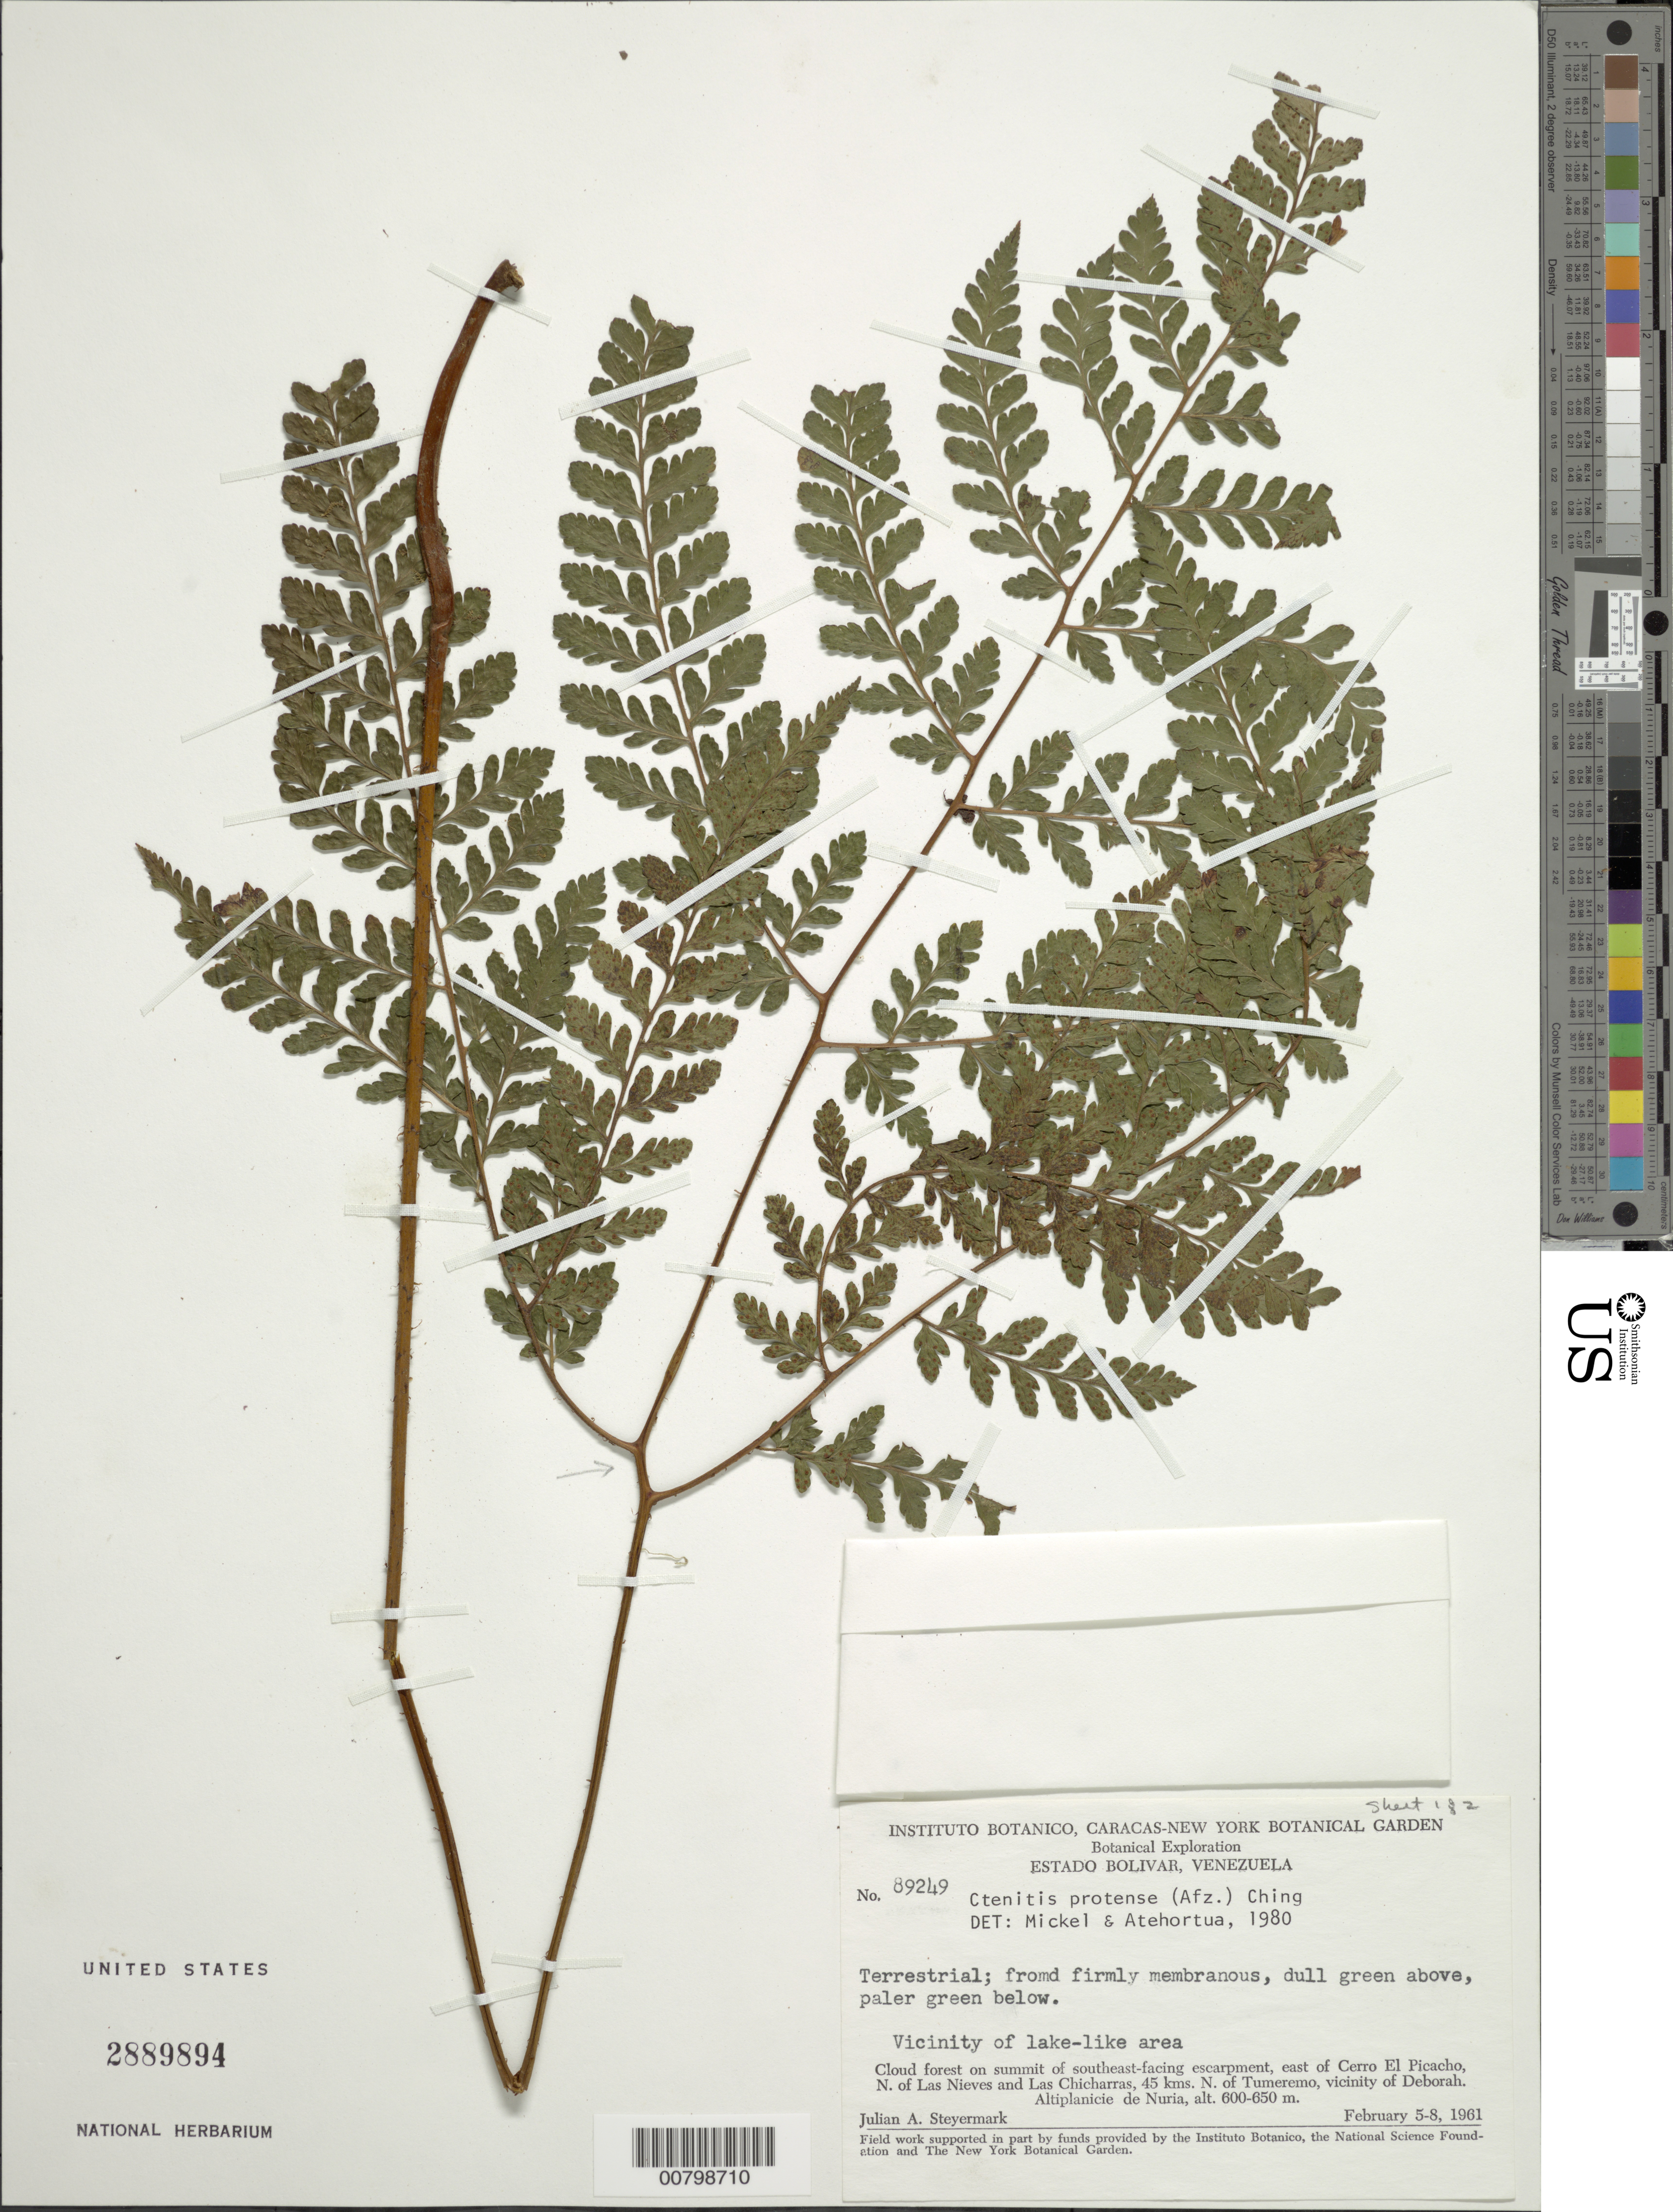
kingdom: Plantae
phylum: Tracheophyta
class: Polypodiopsida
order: Polypodiales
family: Tectariaceae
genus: Triplophyllum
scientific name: Triplophyllum funestum var. funestum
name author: (Kunze) Holttum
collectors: J. Steyermark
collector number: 89249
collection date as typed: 5-Feb-61 to 8-Feb-61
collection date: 1961-02-05/1961-02-08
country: Venezuela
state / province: Bolívar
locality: Cerro El Picacho, N of Las Nieves, 45 km N of Tumeremo, Altiplanicie de Nuria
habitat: Cloud forest on summit of SE facing escarpment, vicinity of lake-like area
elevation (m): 600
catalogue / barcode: US 2889894